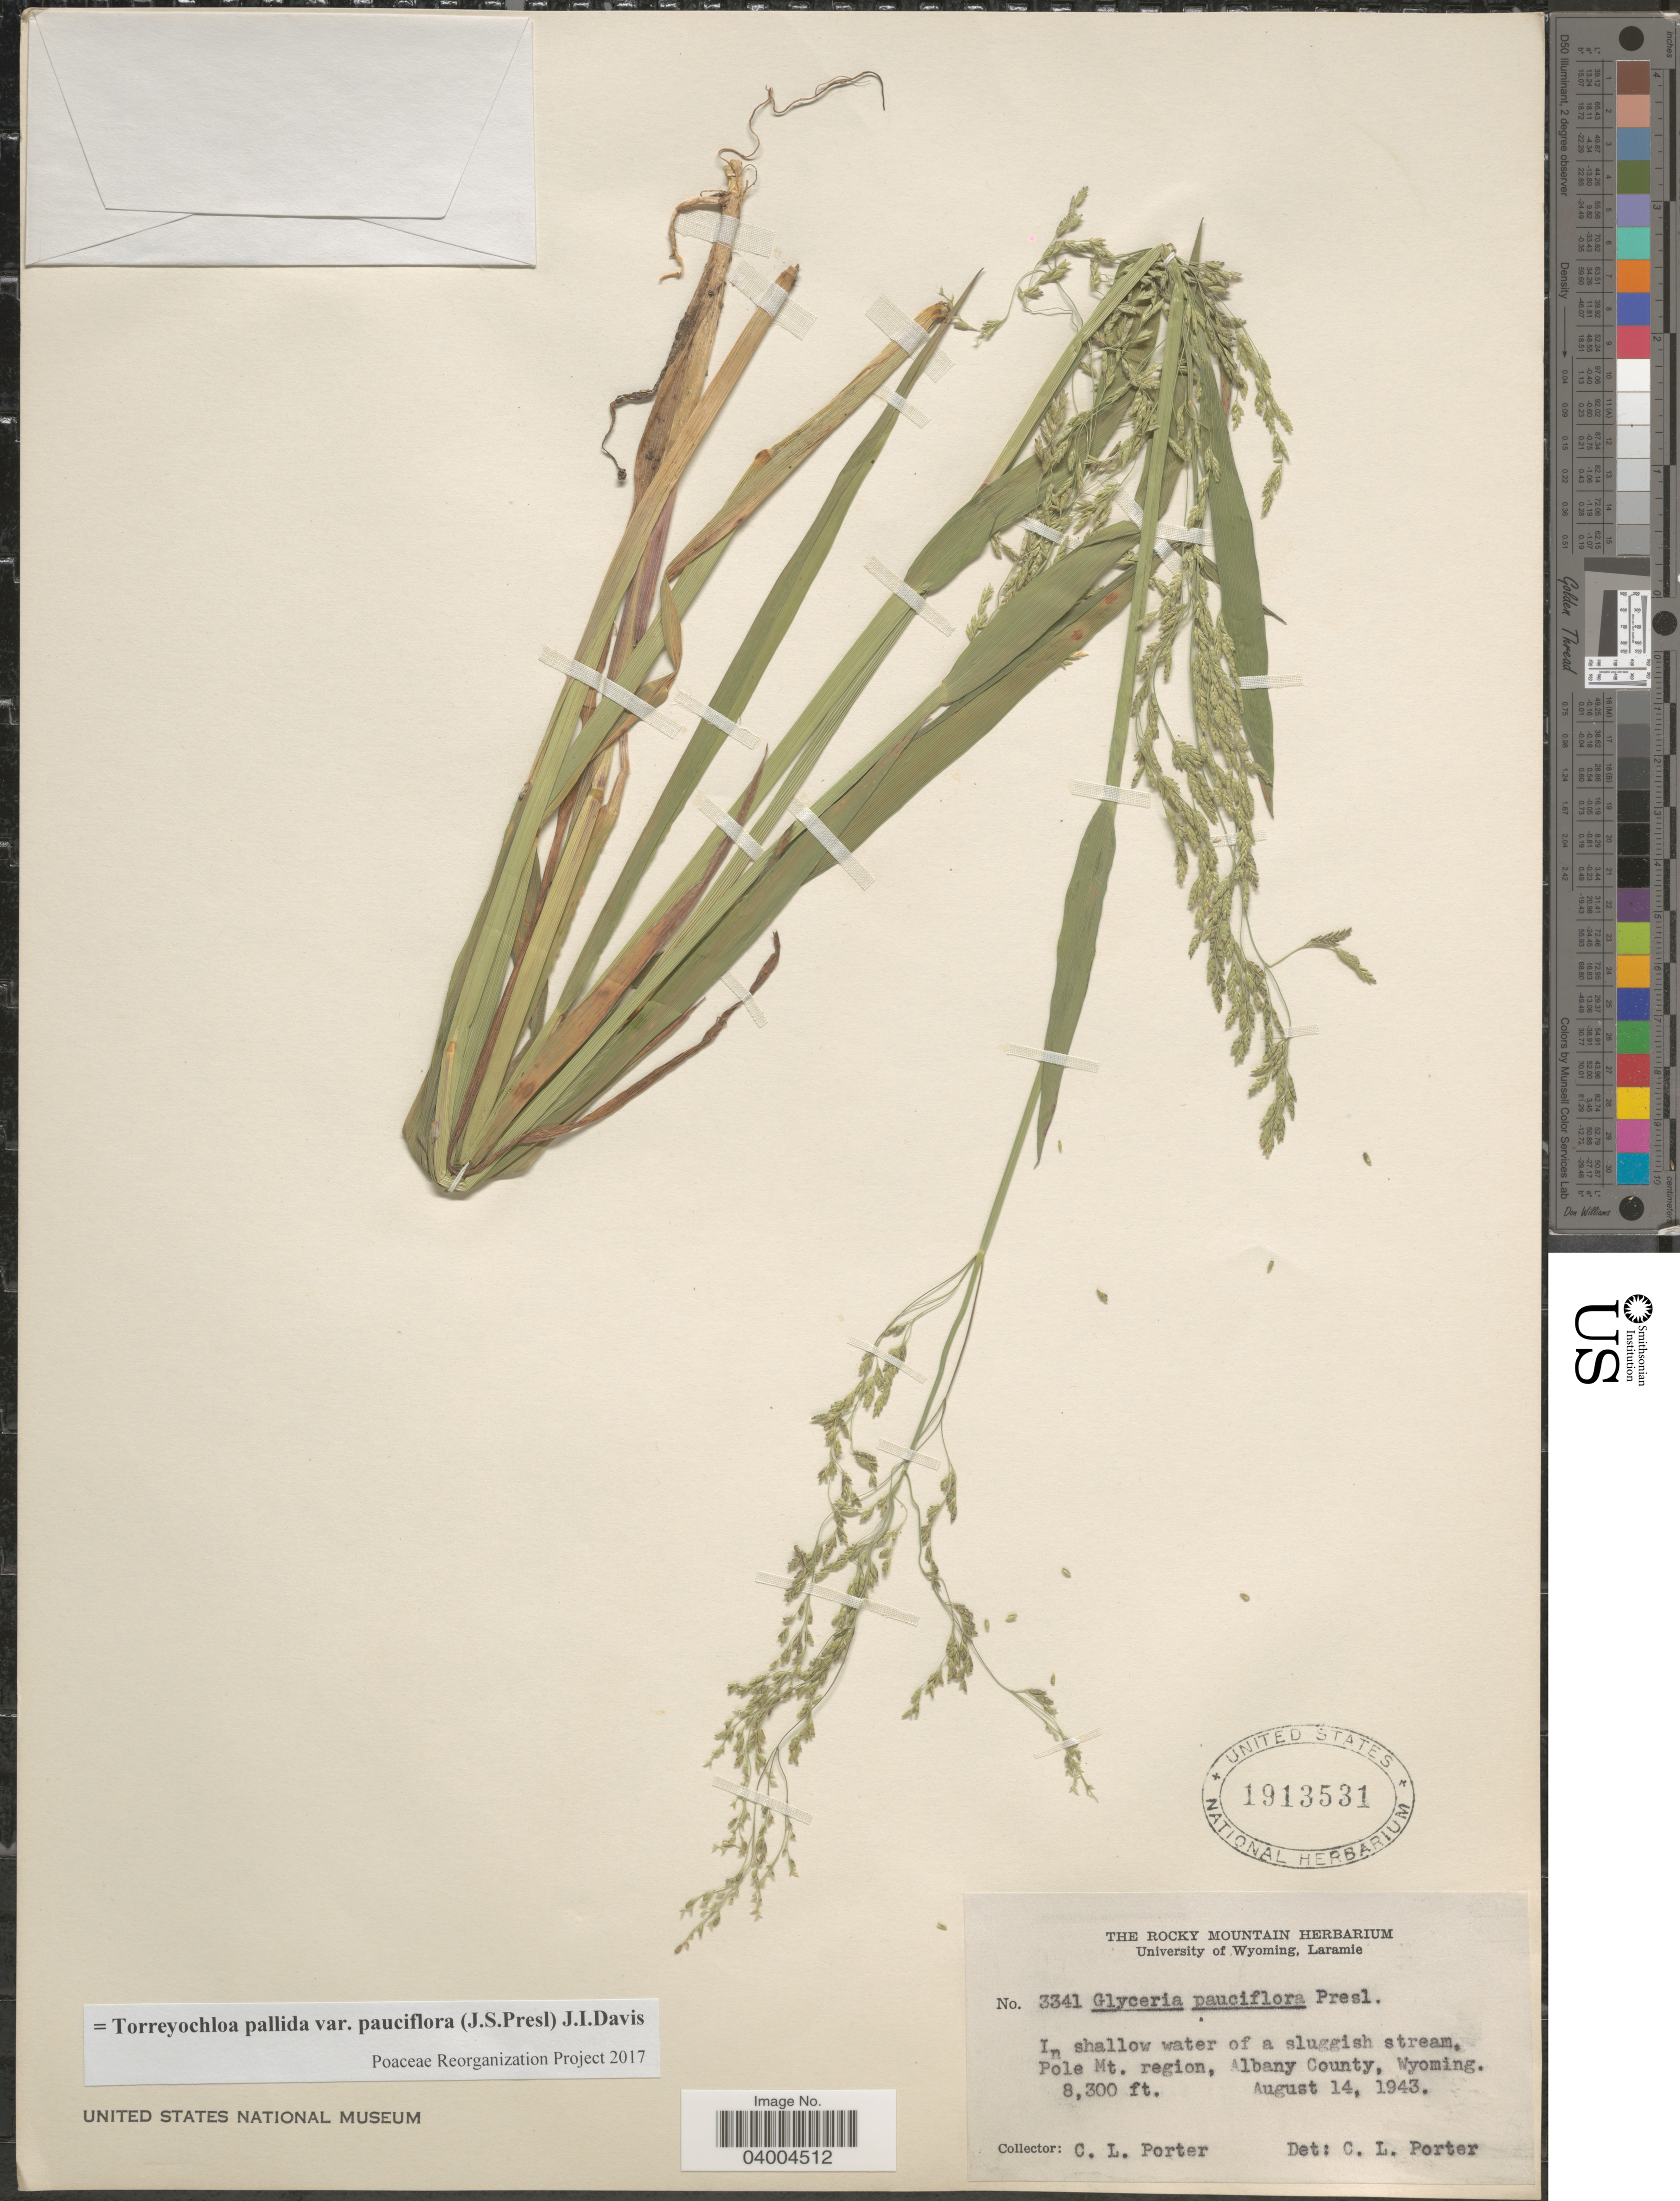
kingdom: Plantae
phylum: Tracheophyta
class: Liliopsida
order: Poales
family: Poaceae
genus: Torreyochloa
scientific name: Torreyochloa pallida var. pauciflora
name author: (J. Presl) J.I. Davis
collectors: C. L. Porter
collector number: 3341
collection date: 1943-08-14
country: United States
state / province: Wyoming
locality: In shallow water of a sluggish stream, Pole Mt. region, Albany County.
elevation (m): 2530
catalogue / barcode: US 1913531